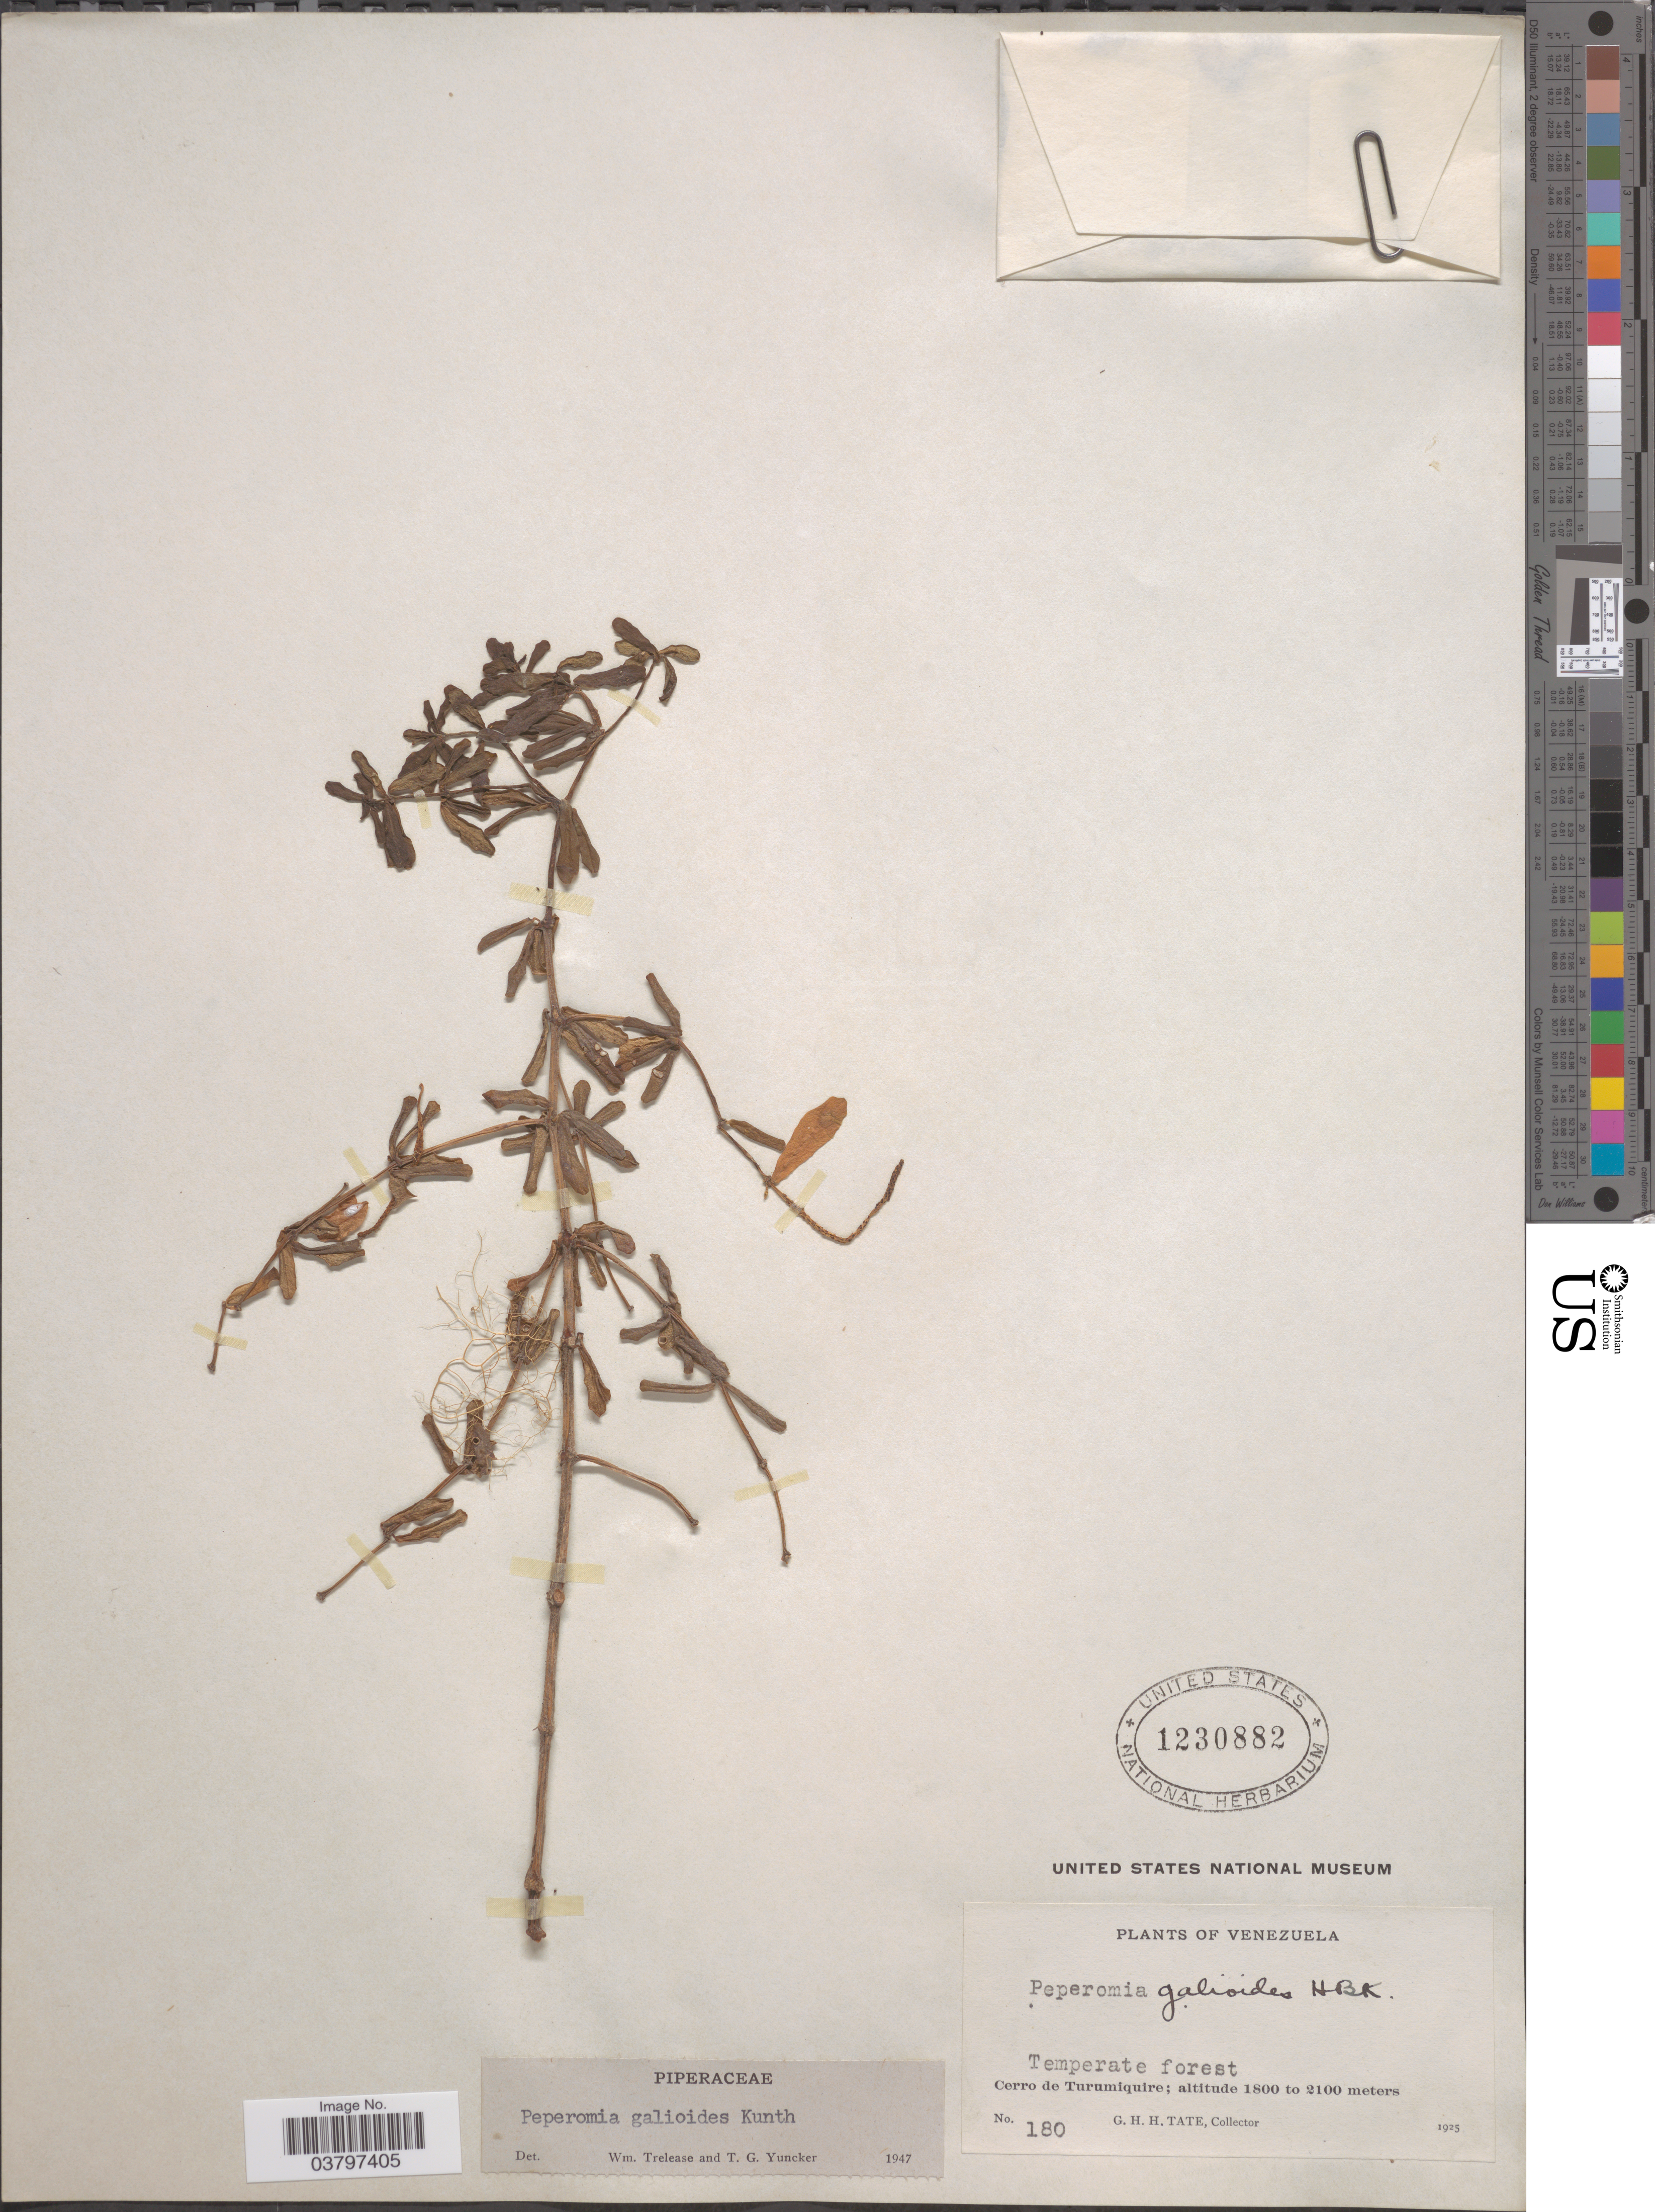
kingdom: Plantae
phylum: Tracheophyta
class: Magnoliopsida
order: Piperales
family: Piperaceae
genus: Peperomia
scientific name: Peperomia galioides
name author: Kunth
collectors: G. H. H.Tate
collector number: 180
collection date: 1925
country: Venezuela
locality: Cerro de Turumiquire.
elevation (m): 1800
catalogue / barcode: US 1230882